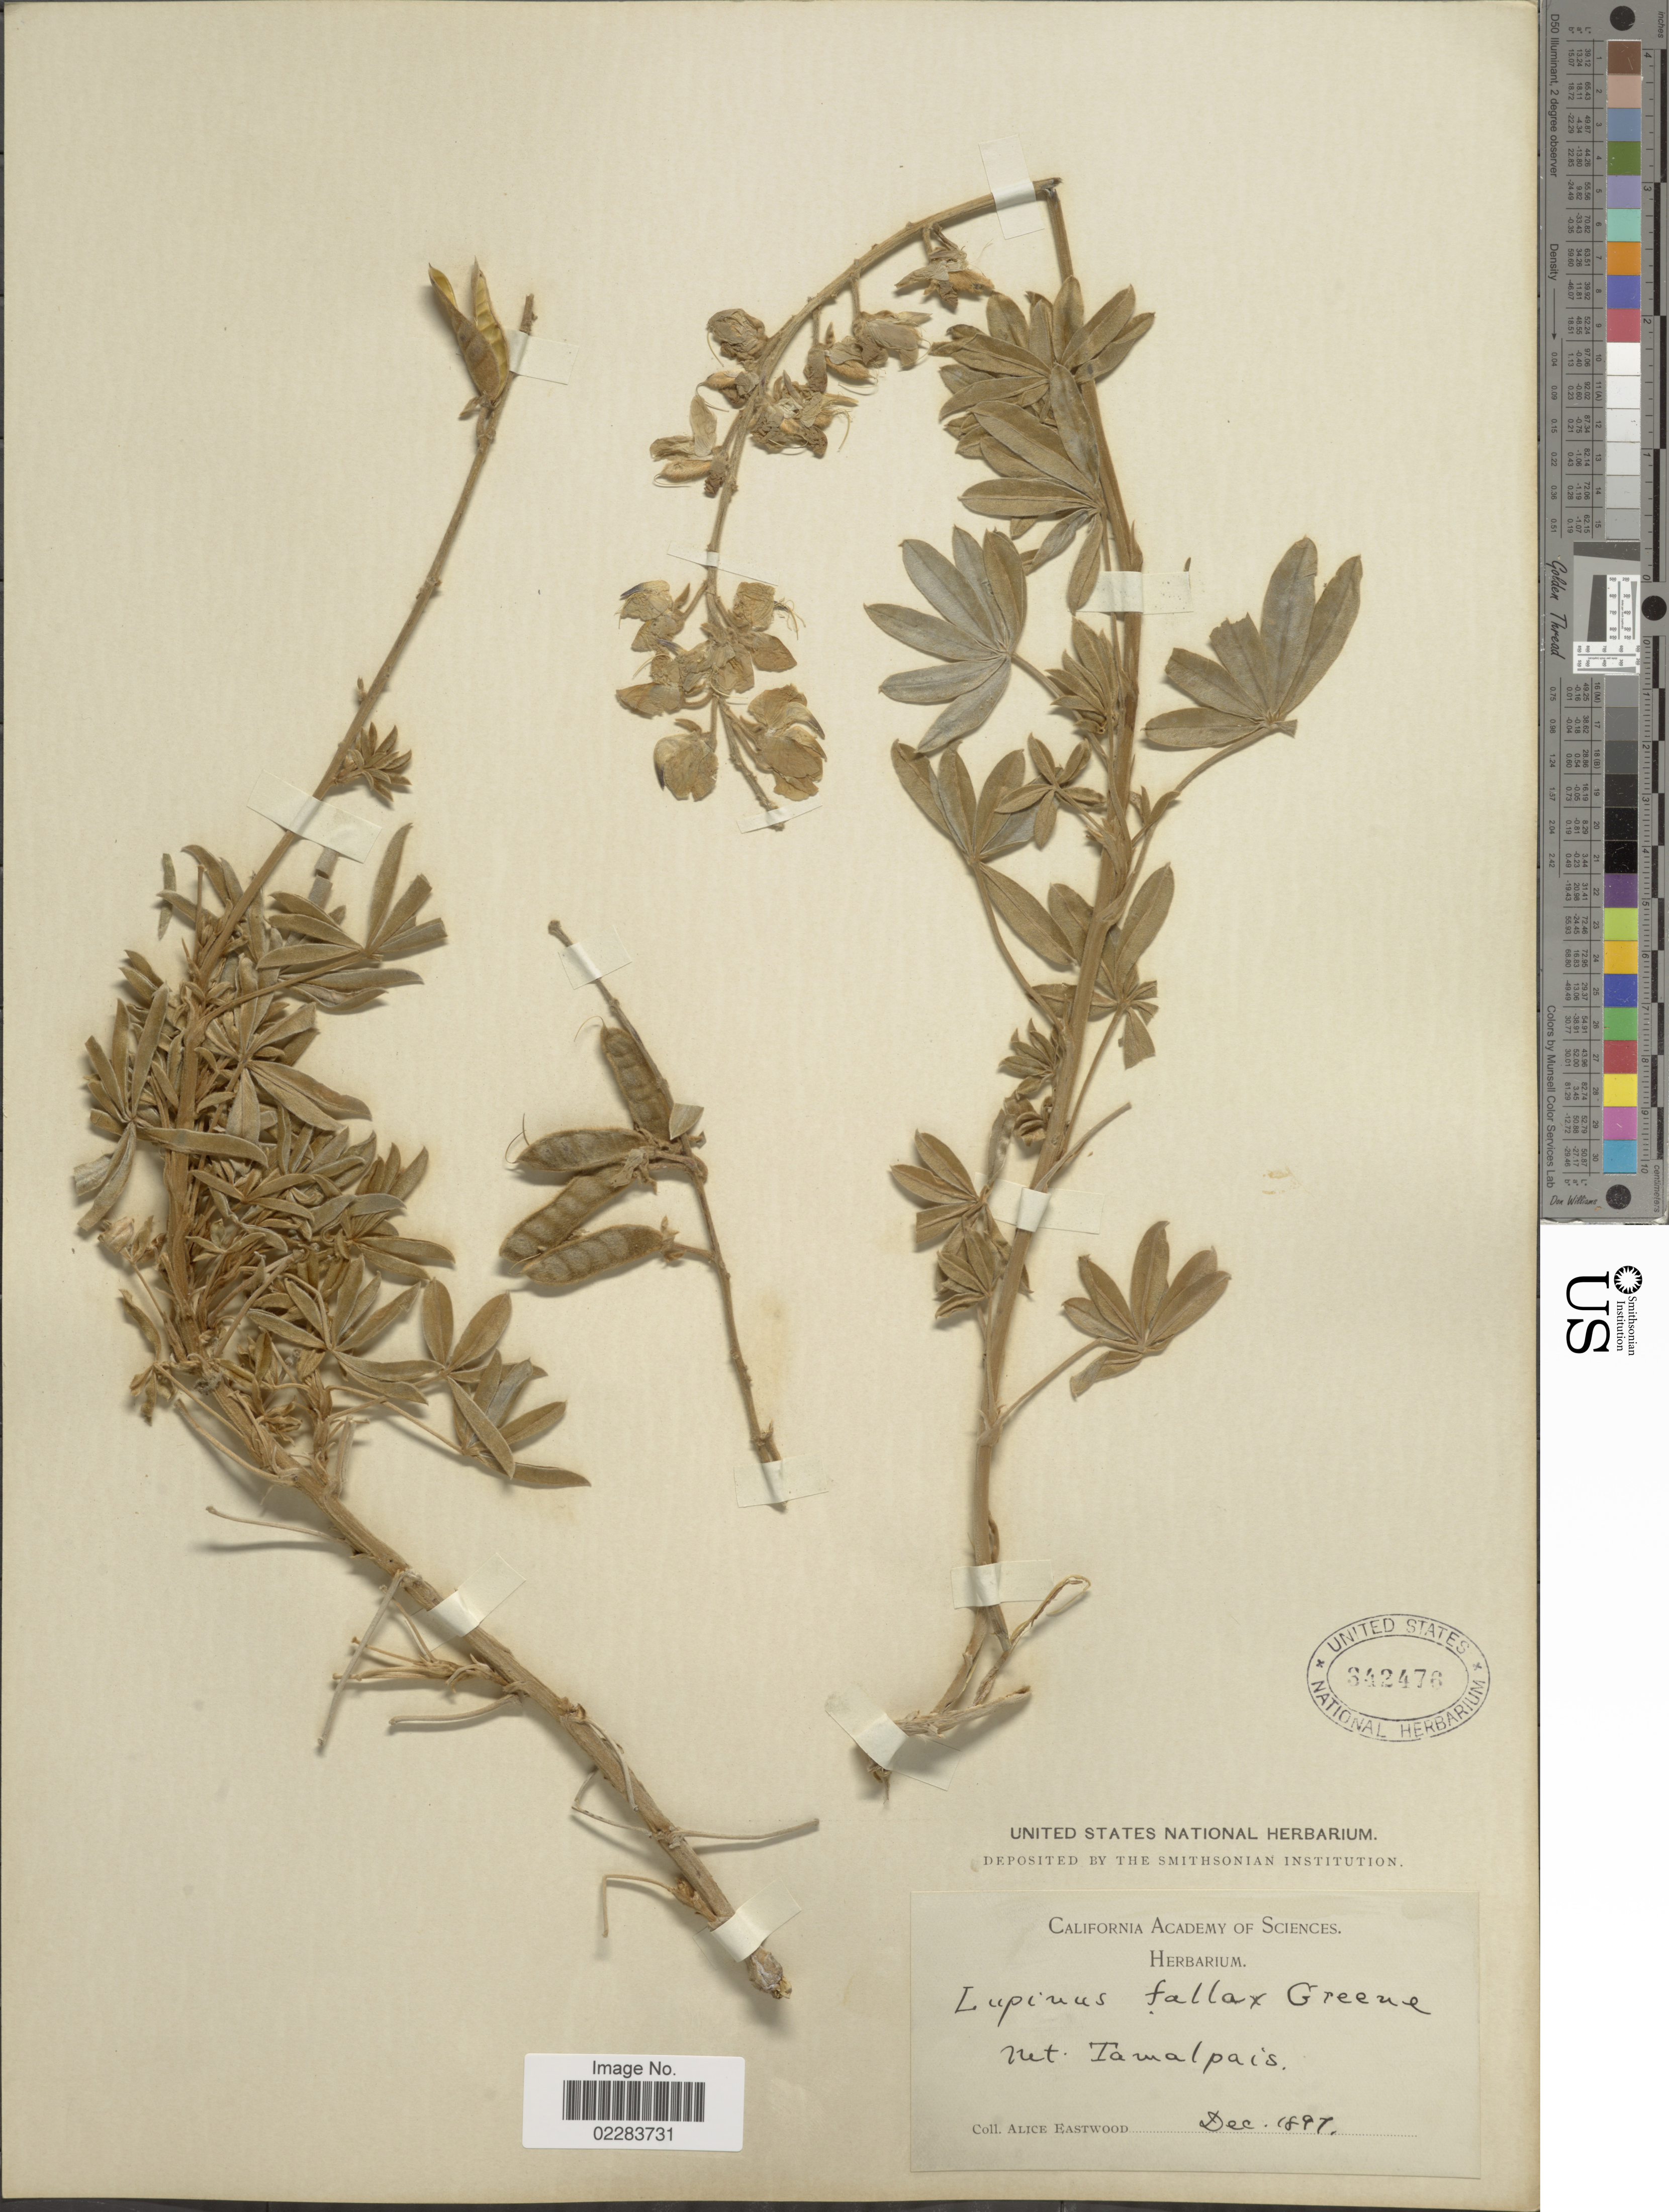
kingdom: Plantae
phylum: Tracheophyta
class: Magnoliopsida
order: Fabales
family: Fabaceae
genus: Lupinus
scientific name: Lupinus albifrons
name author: Benth.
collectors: A. Eastwood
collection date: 1897-12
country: United States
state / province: California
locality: Mt. Tamalpais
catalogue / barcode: US 342476